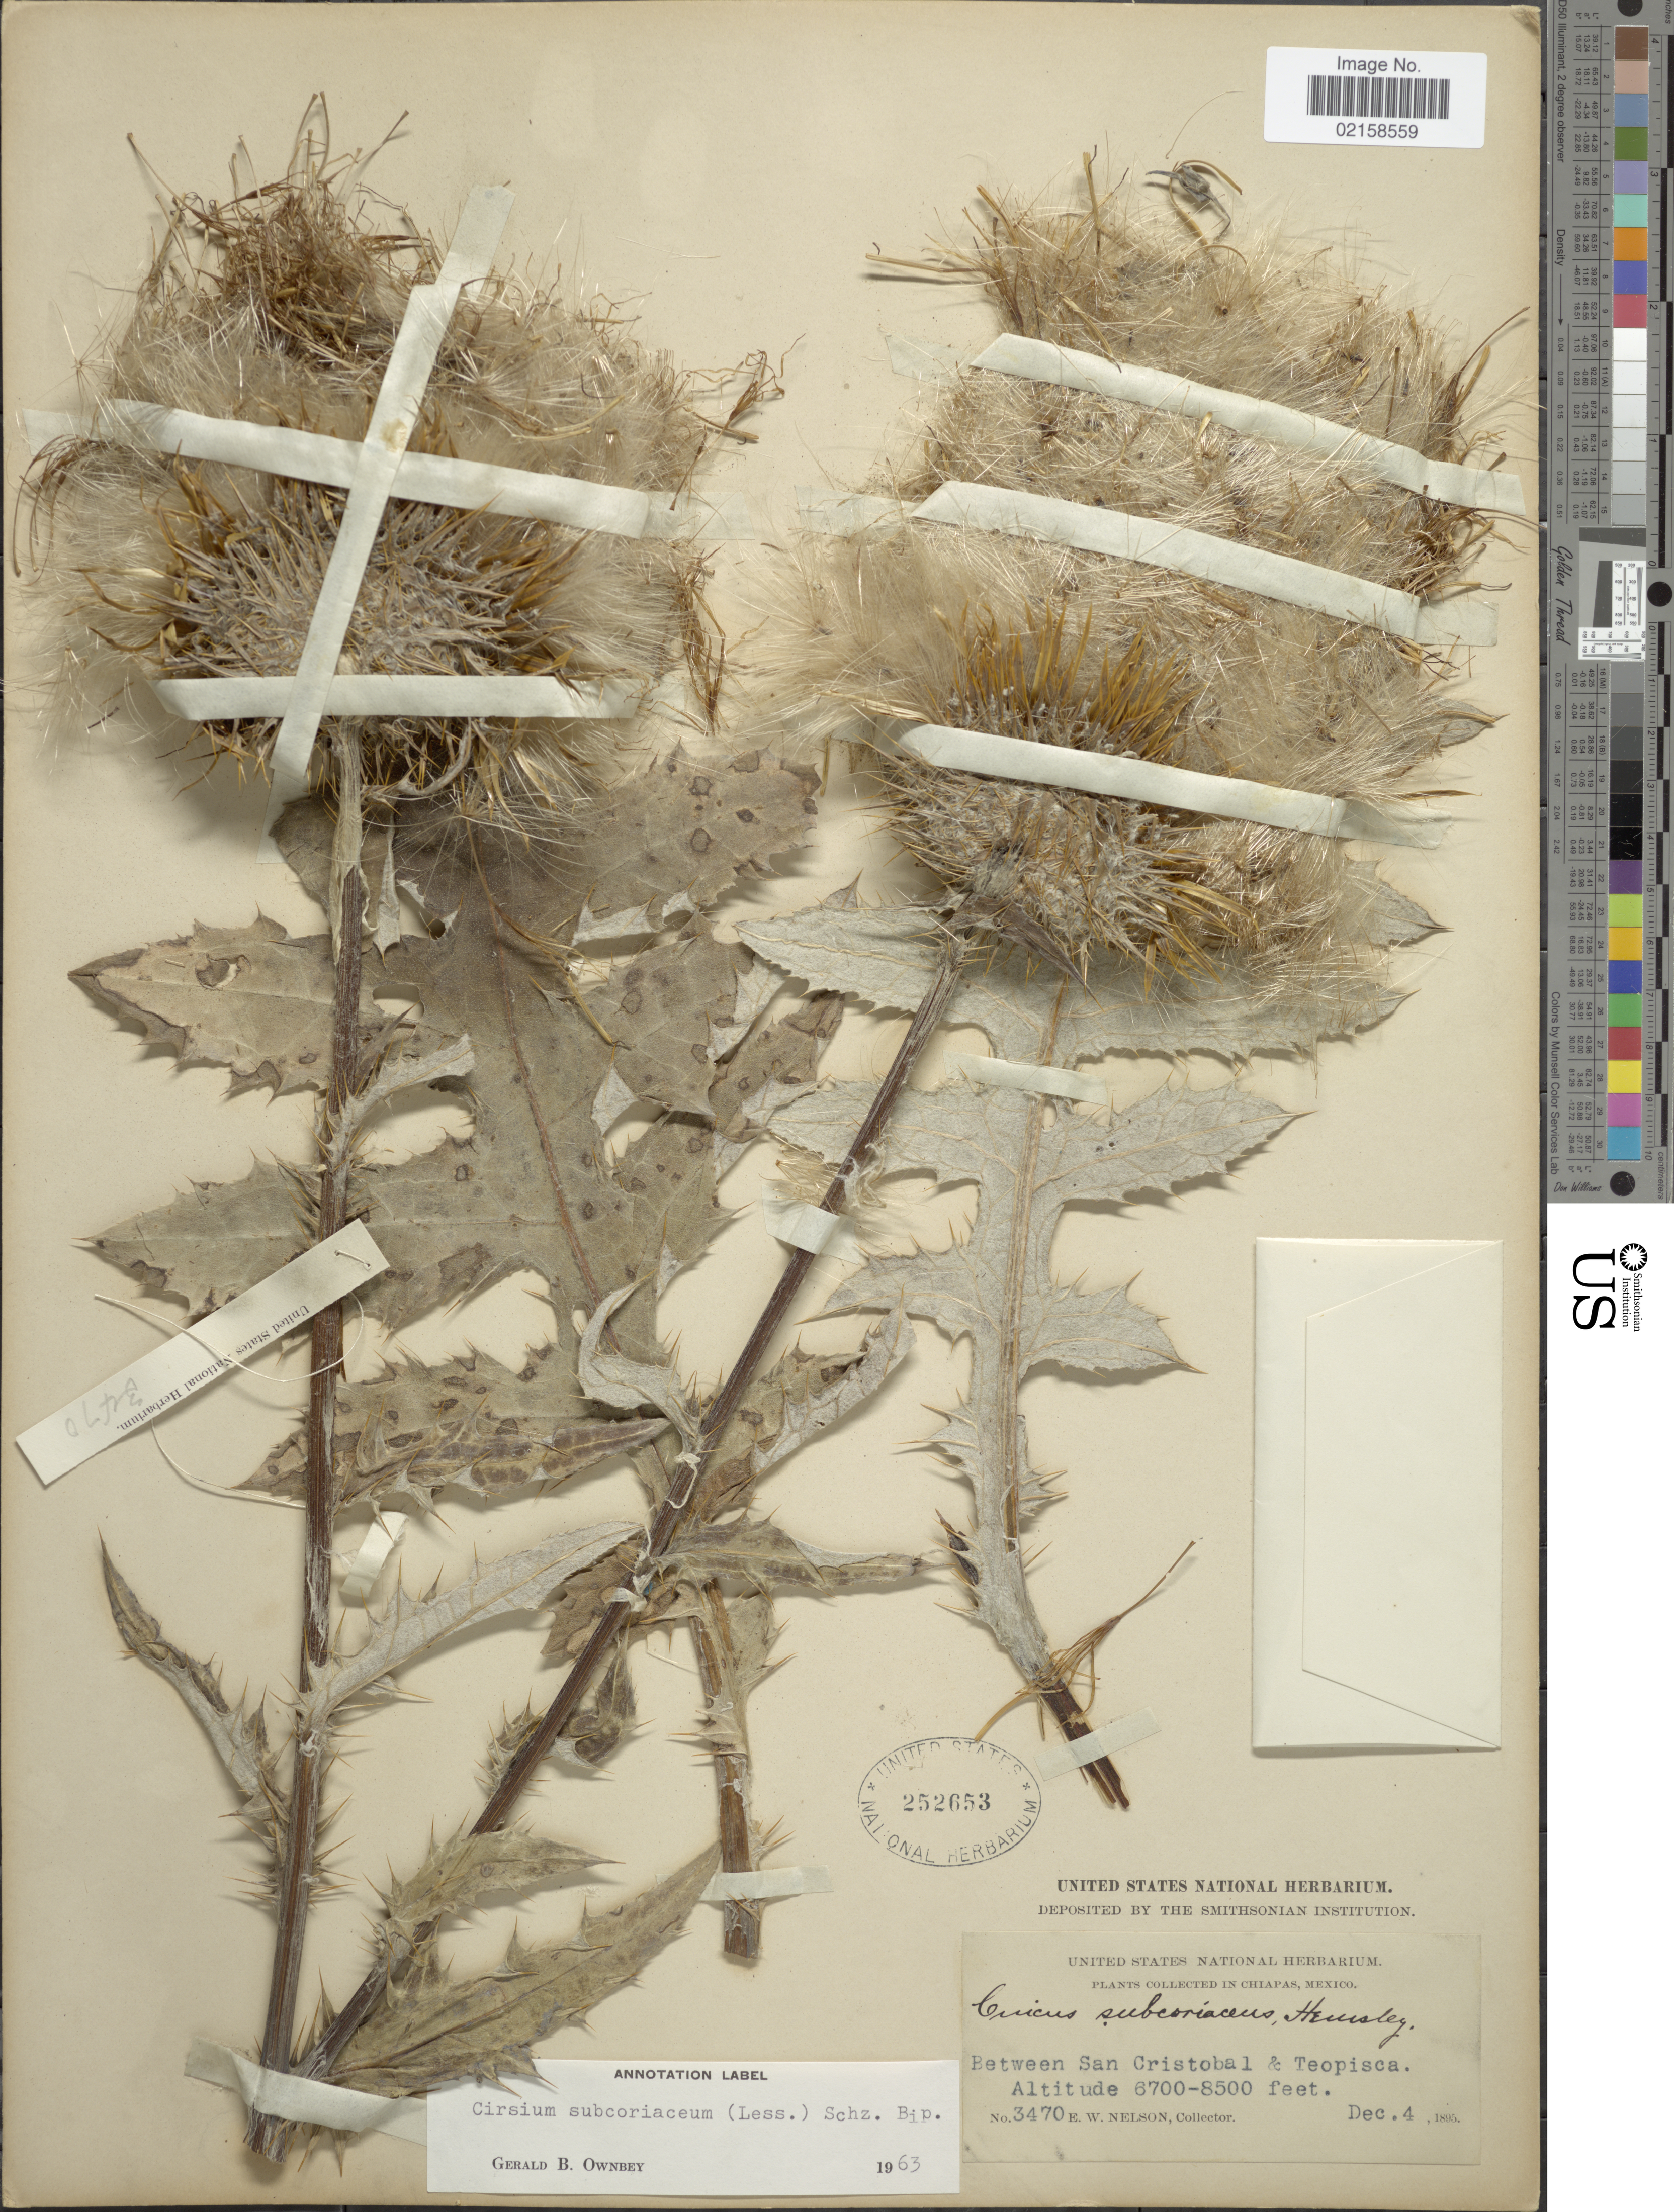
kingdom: Plantae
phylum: Tracheophyta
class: Magnoliopsida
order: Asterales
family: Asteraceae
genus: Cirsium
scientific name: Cirsium subcoriaceum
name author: (Less.) Sch. Bip.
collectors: E. W. Nelson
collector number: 3470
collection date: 1895-12-04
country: Mexico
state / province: Chiapas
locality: Between San Cristobal & Teopisca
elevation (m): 2042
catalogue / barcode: US 252653